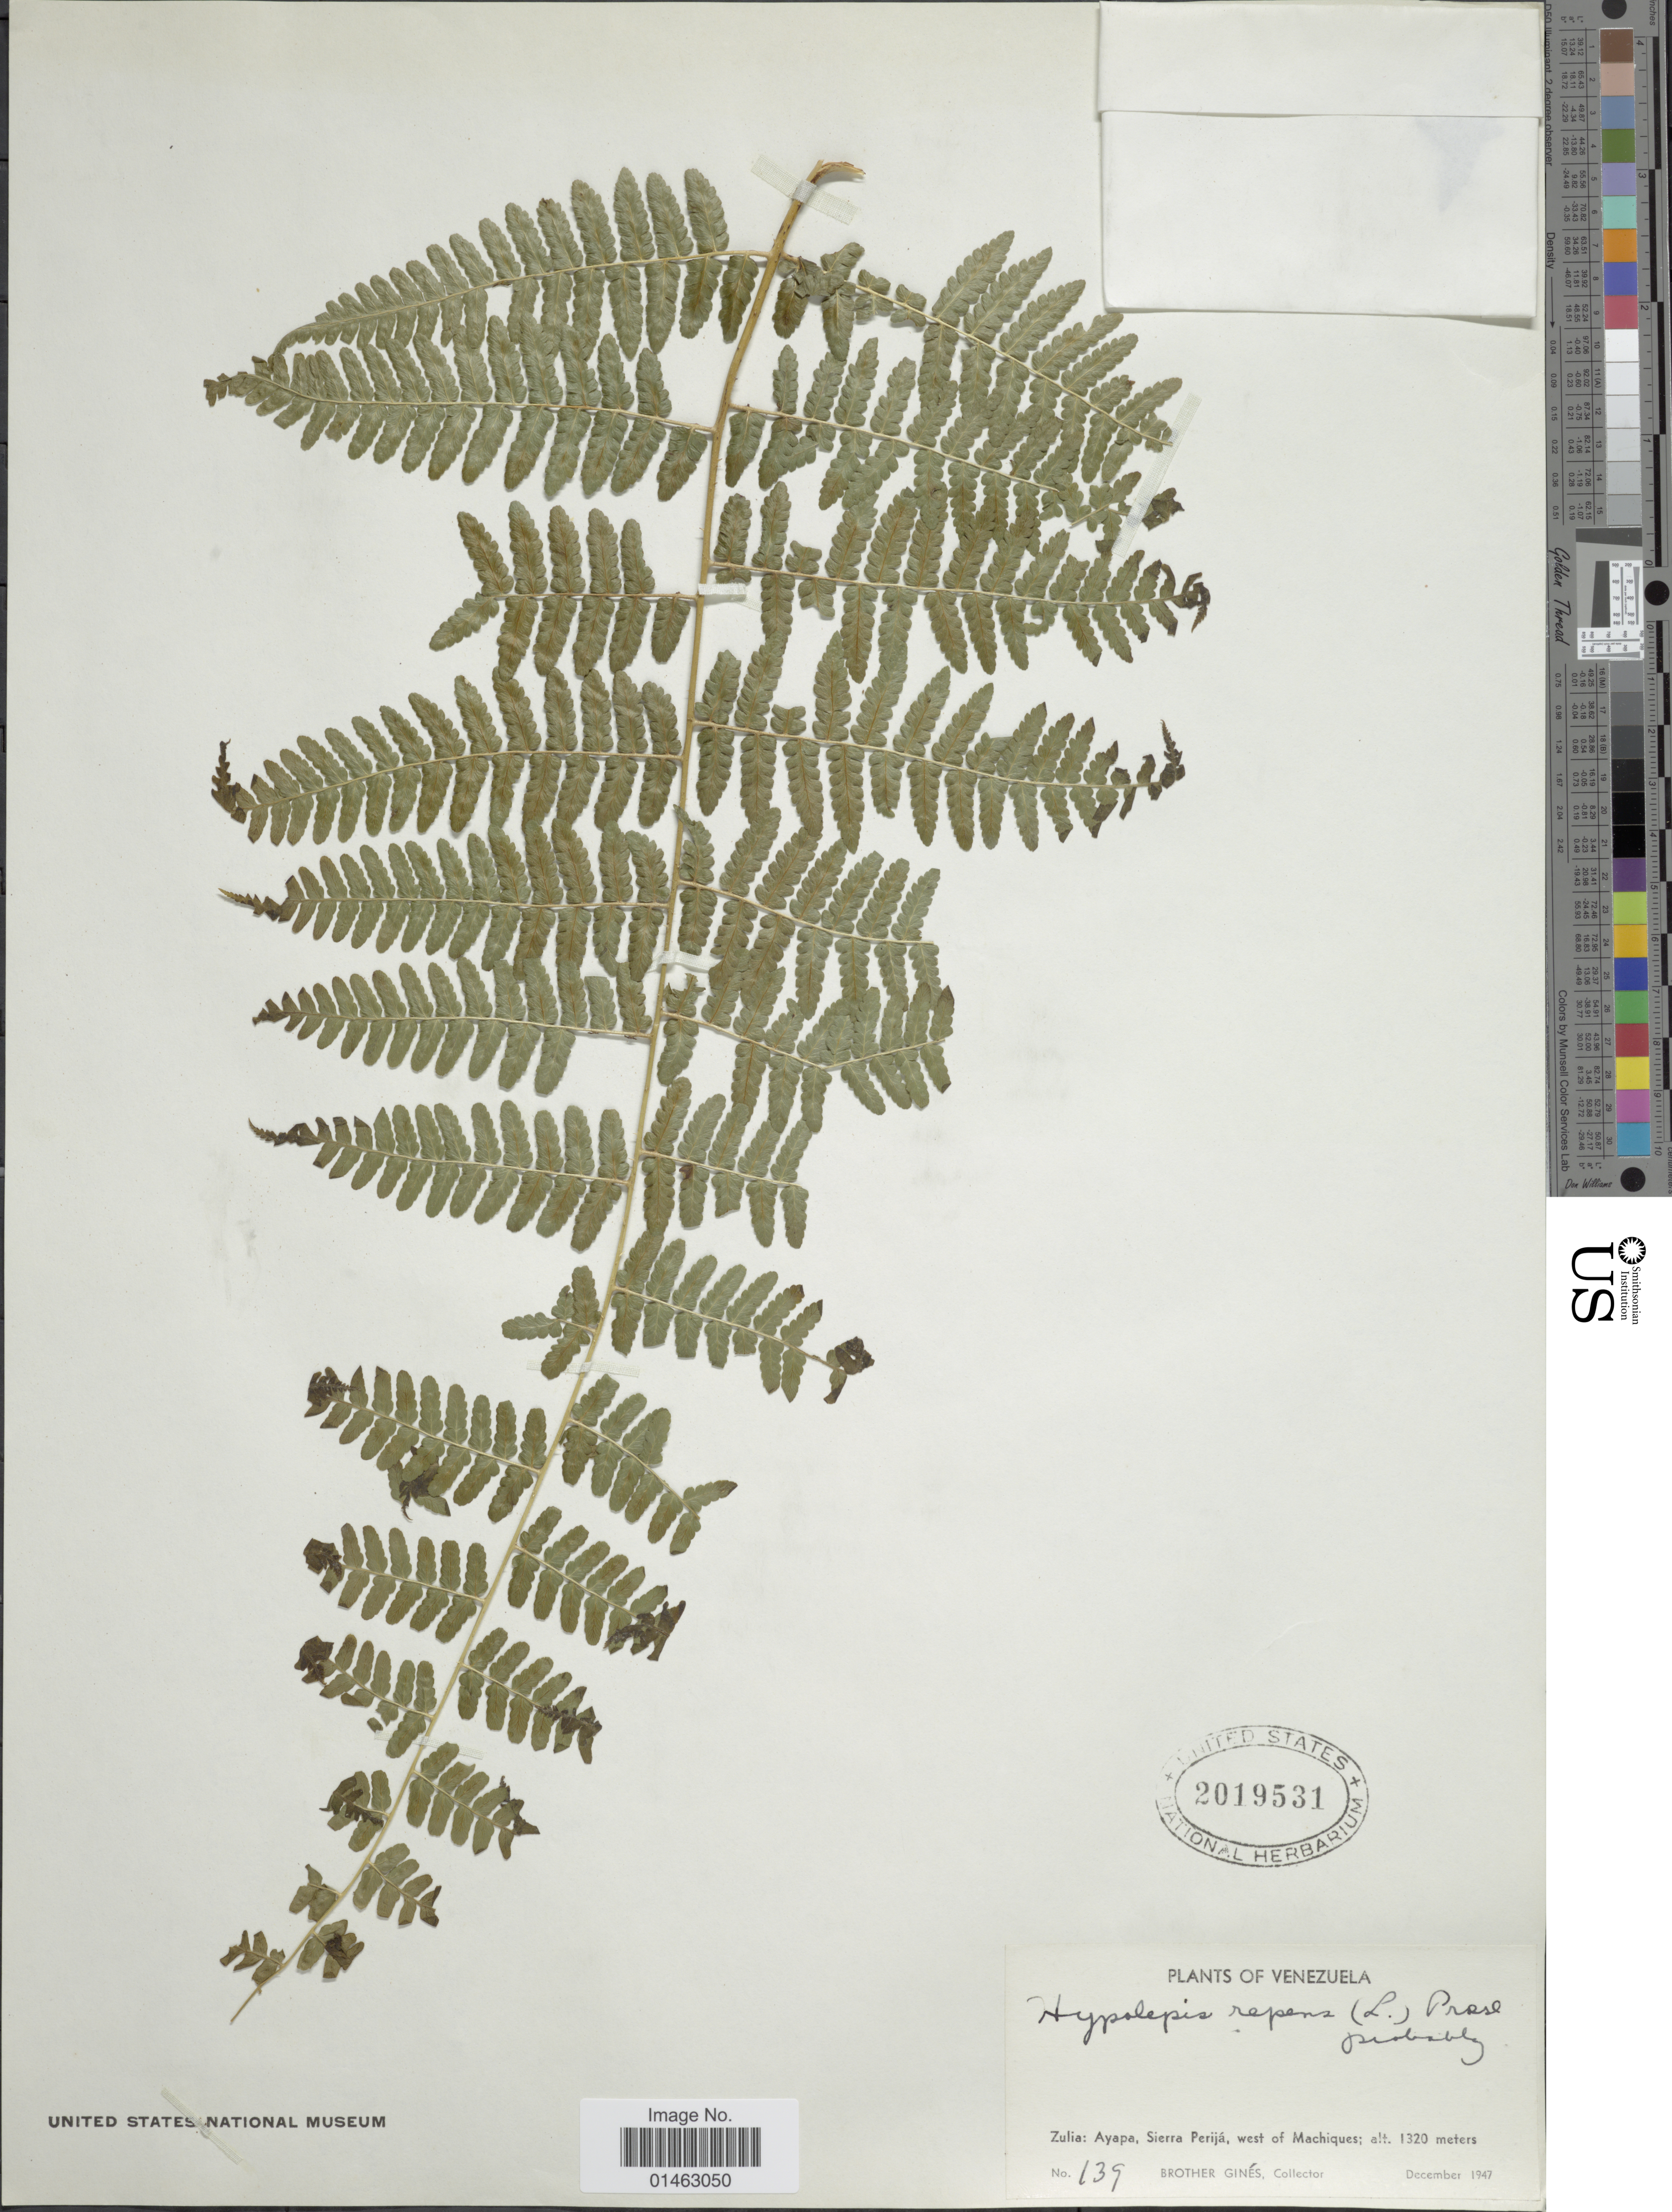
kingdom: Plantae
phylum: Tracheophyta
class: Polypodiopsida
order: Polypodiales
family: Dennstaedtiaceae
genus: Hypolepis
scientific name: Hypolepis repens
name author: (L.) C. Presl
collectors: Bro. Gines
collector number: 139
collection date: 1947-12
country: Venezuela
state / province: Zulia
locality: Ayapa, Sierra Perijá, west of Machiques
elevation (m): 1320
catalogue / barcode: US 2019531